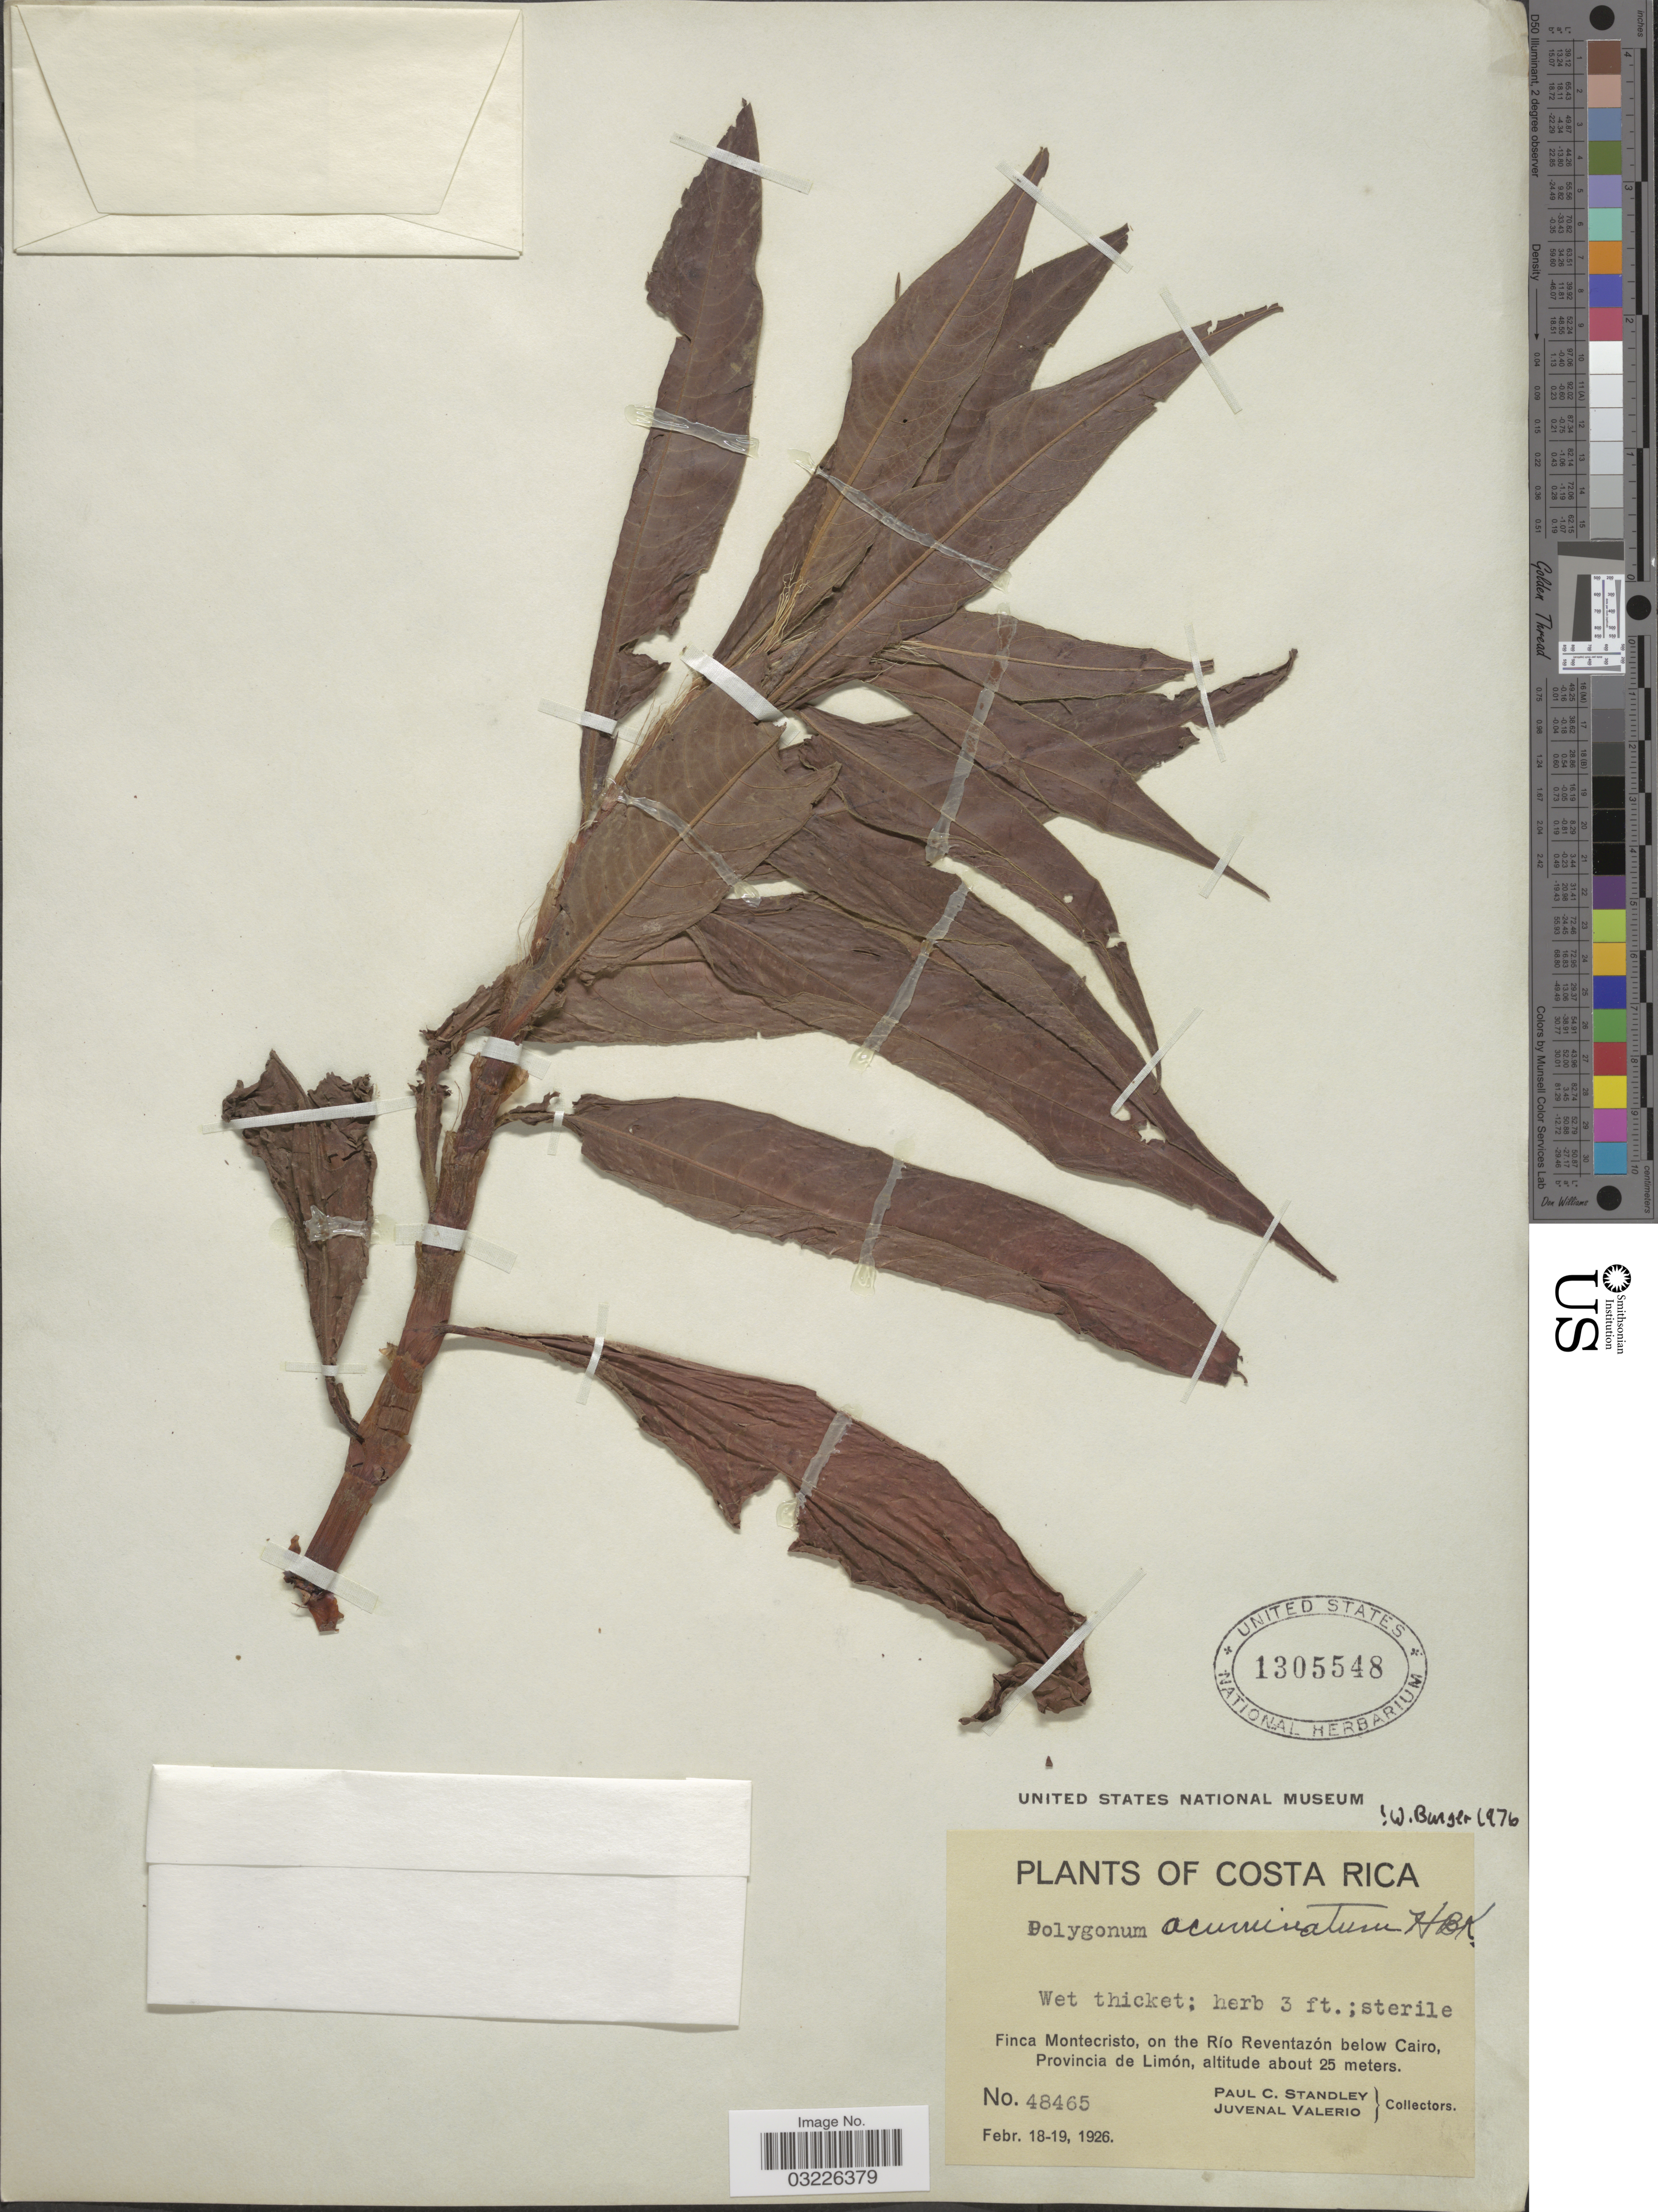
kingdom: Plantae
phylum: Tracheophyta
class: Magnoliopsida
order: Caryophyllales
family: Polygonaceae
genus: Polygonum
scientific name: Polygonum acuminatum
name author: Kunth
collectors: P. C. Standley & J. Valerio R.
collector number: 48465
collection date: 1926-02-18/1926-02-19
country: Costa Rica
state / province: Limón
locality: Finca Montecristo, on the Río Reventazón below Cairo.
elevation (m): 25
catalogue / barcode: US 1305548